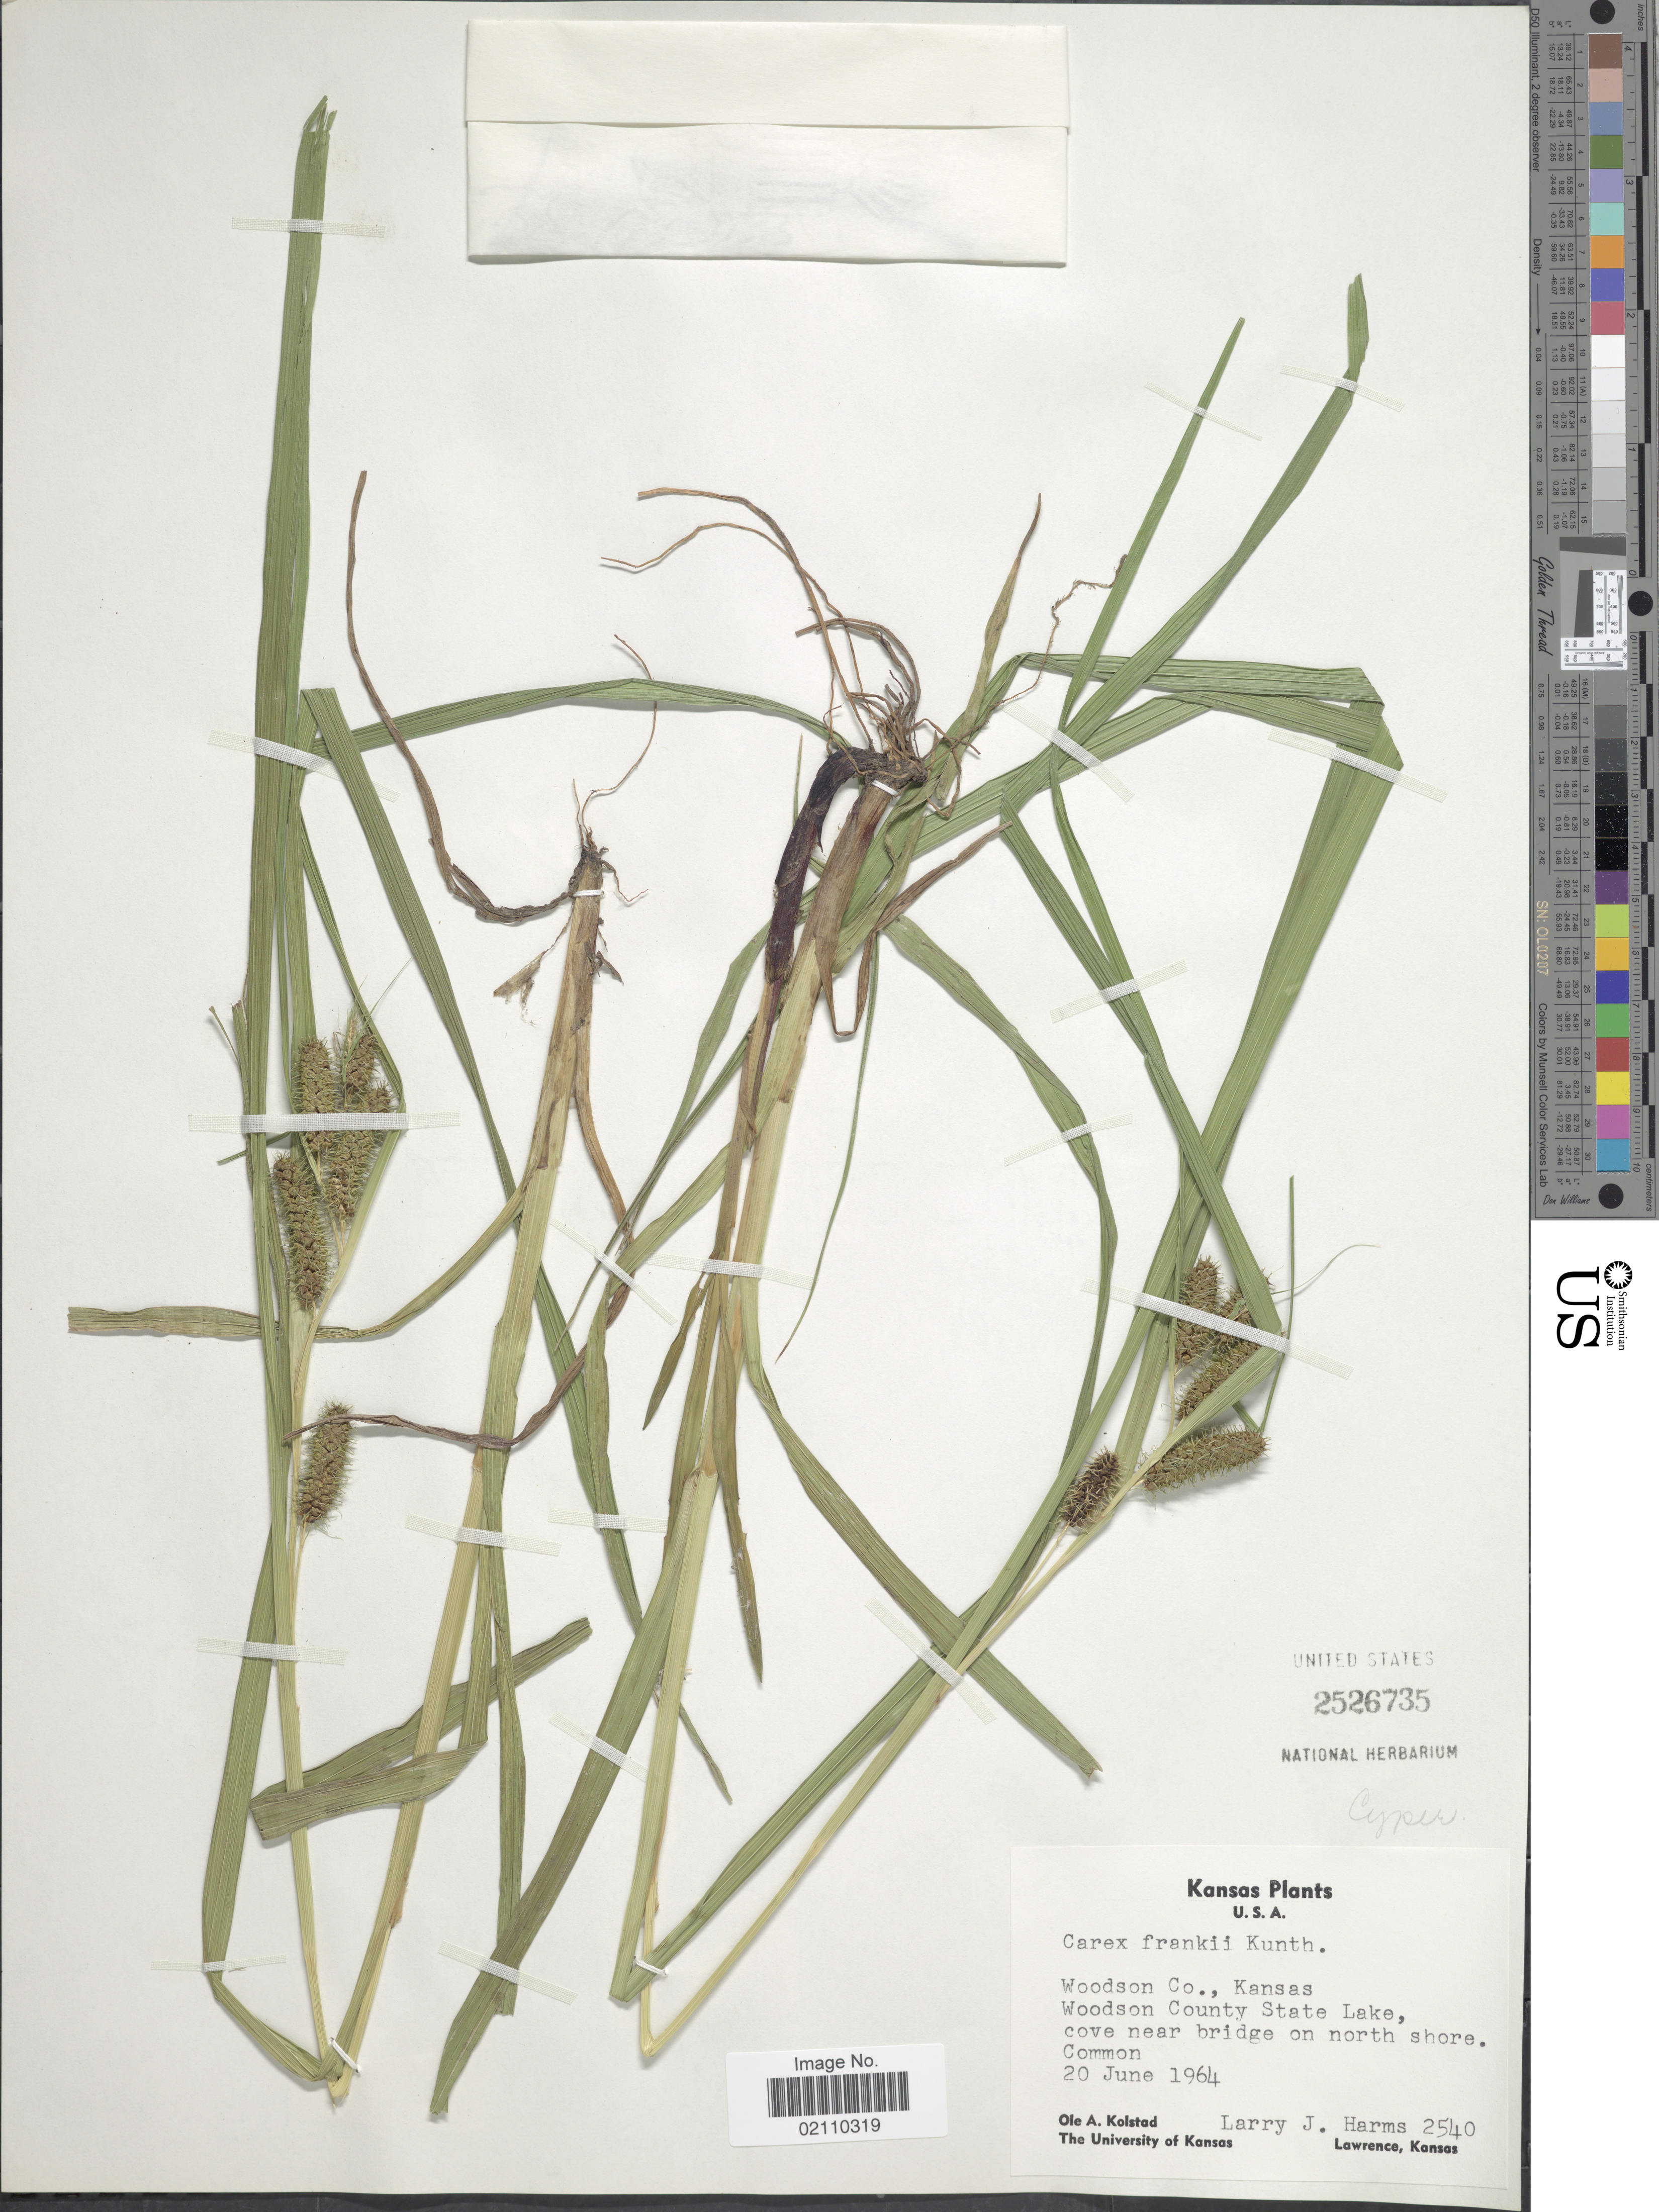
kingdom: Plantae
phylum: Tracheophyta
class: Liliopsida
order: Poales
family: Cyperaceae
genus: Carex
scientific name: Carex frankii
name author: Kunth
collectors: O. Kolstad & L. Harms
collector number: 2540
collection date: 1964-06-20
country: United States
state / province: Kansas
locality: Woodson Co., Woodson County State Lake, cove near bridge on north shore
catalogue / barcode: US 2526735